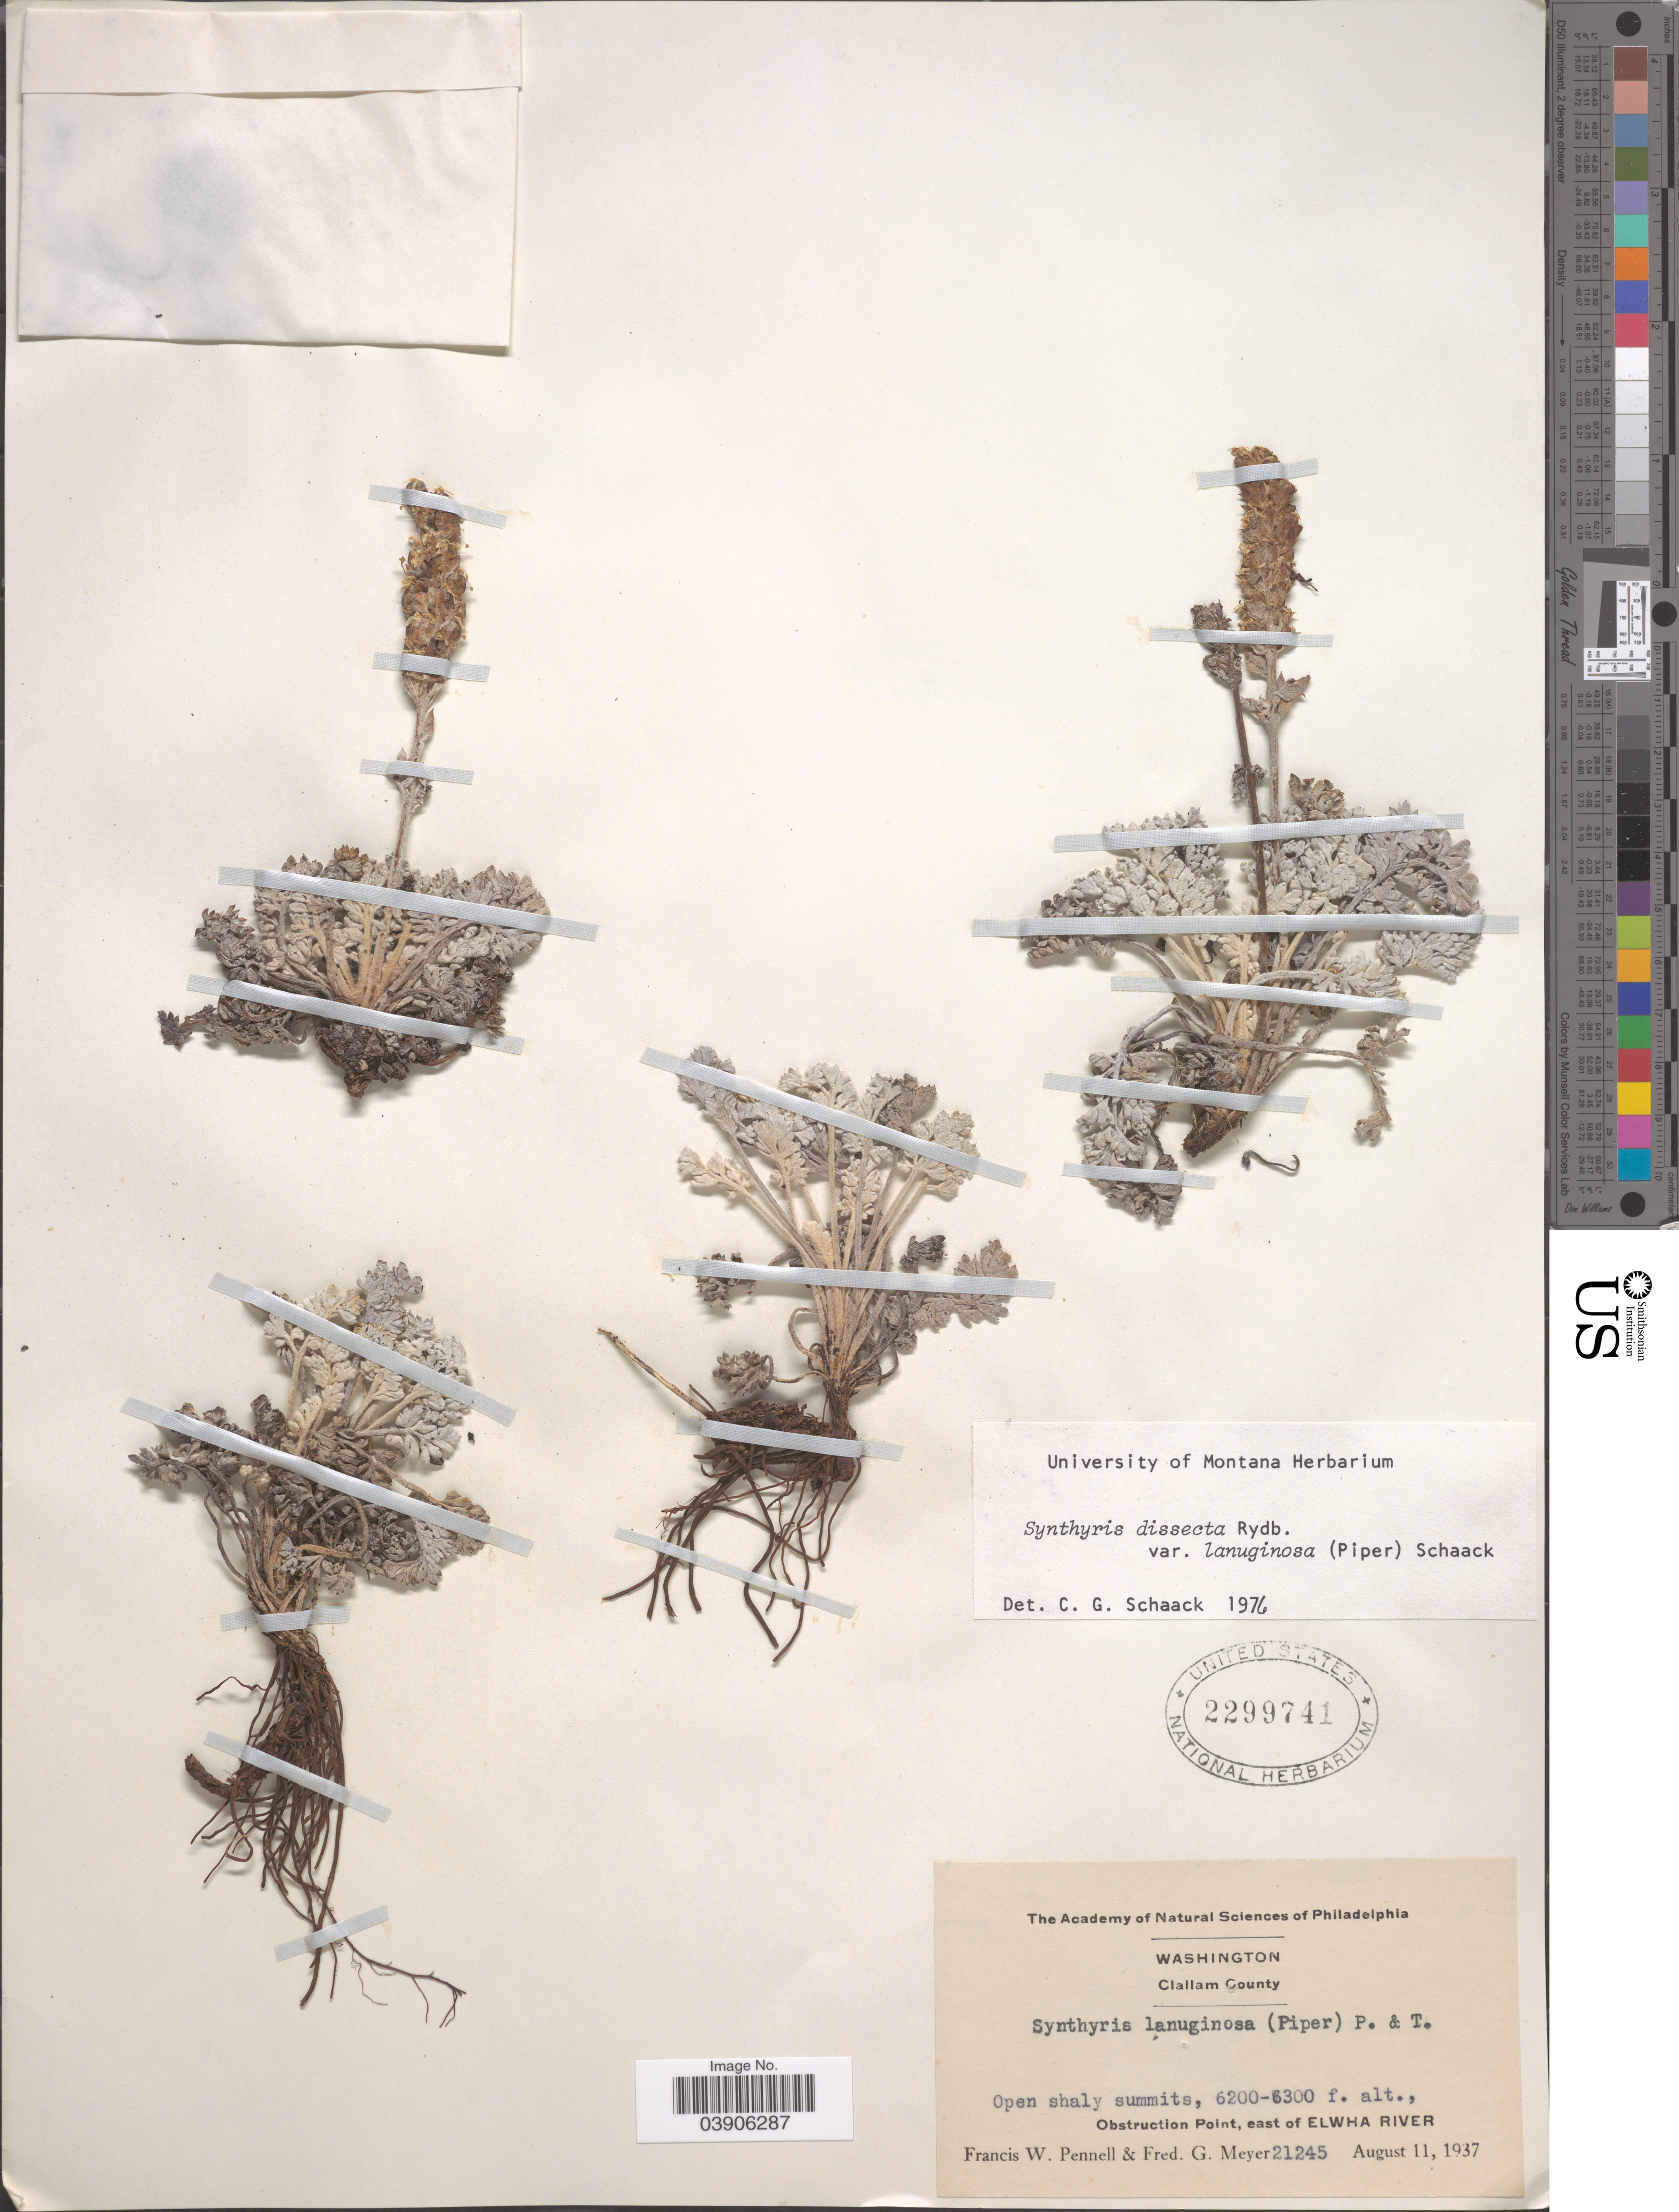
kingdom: Plantae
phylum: Tracheophyta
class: Magnoliopsida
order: Lamiales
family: Plantaginaceae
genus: Synthyris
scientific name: Synthyris dissecta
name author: Rydb.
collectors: F. W. Pennell & F. G. Meyer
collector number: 21245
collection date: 1937-08-11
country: United States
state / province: Washington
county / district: Clallam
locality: Clallam County. Obstruction Point, east of Elwha River.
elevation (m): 1890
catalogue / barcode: US 2299741